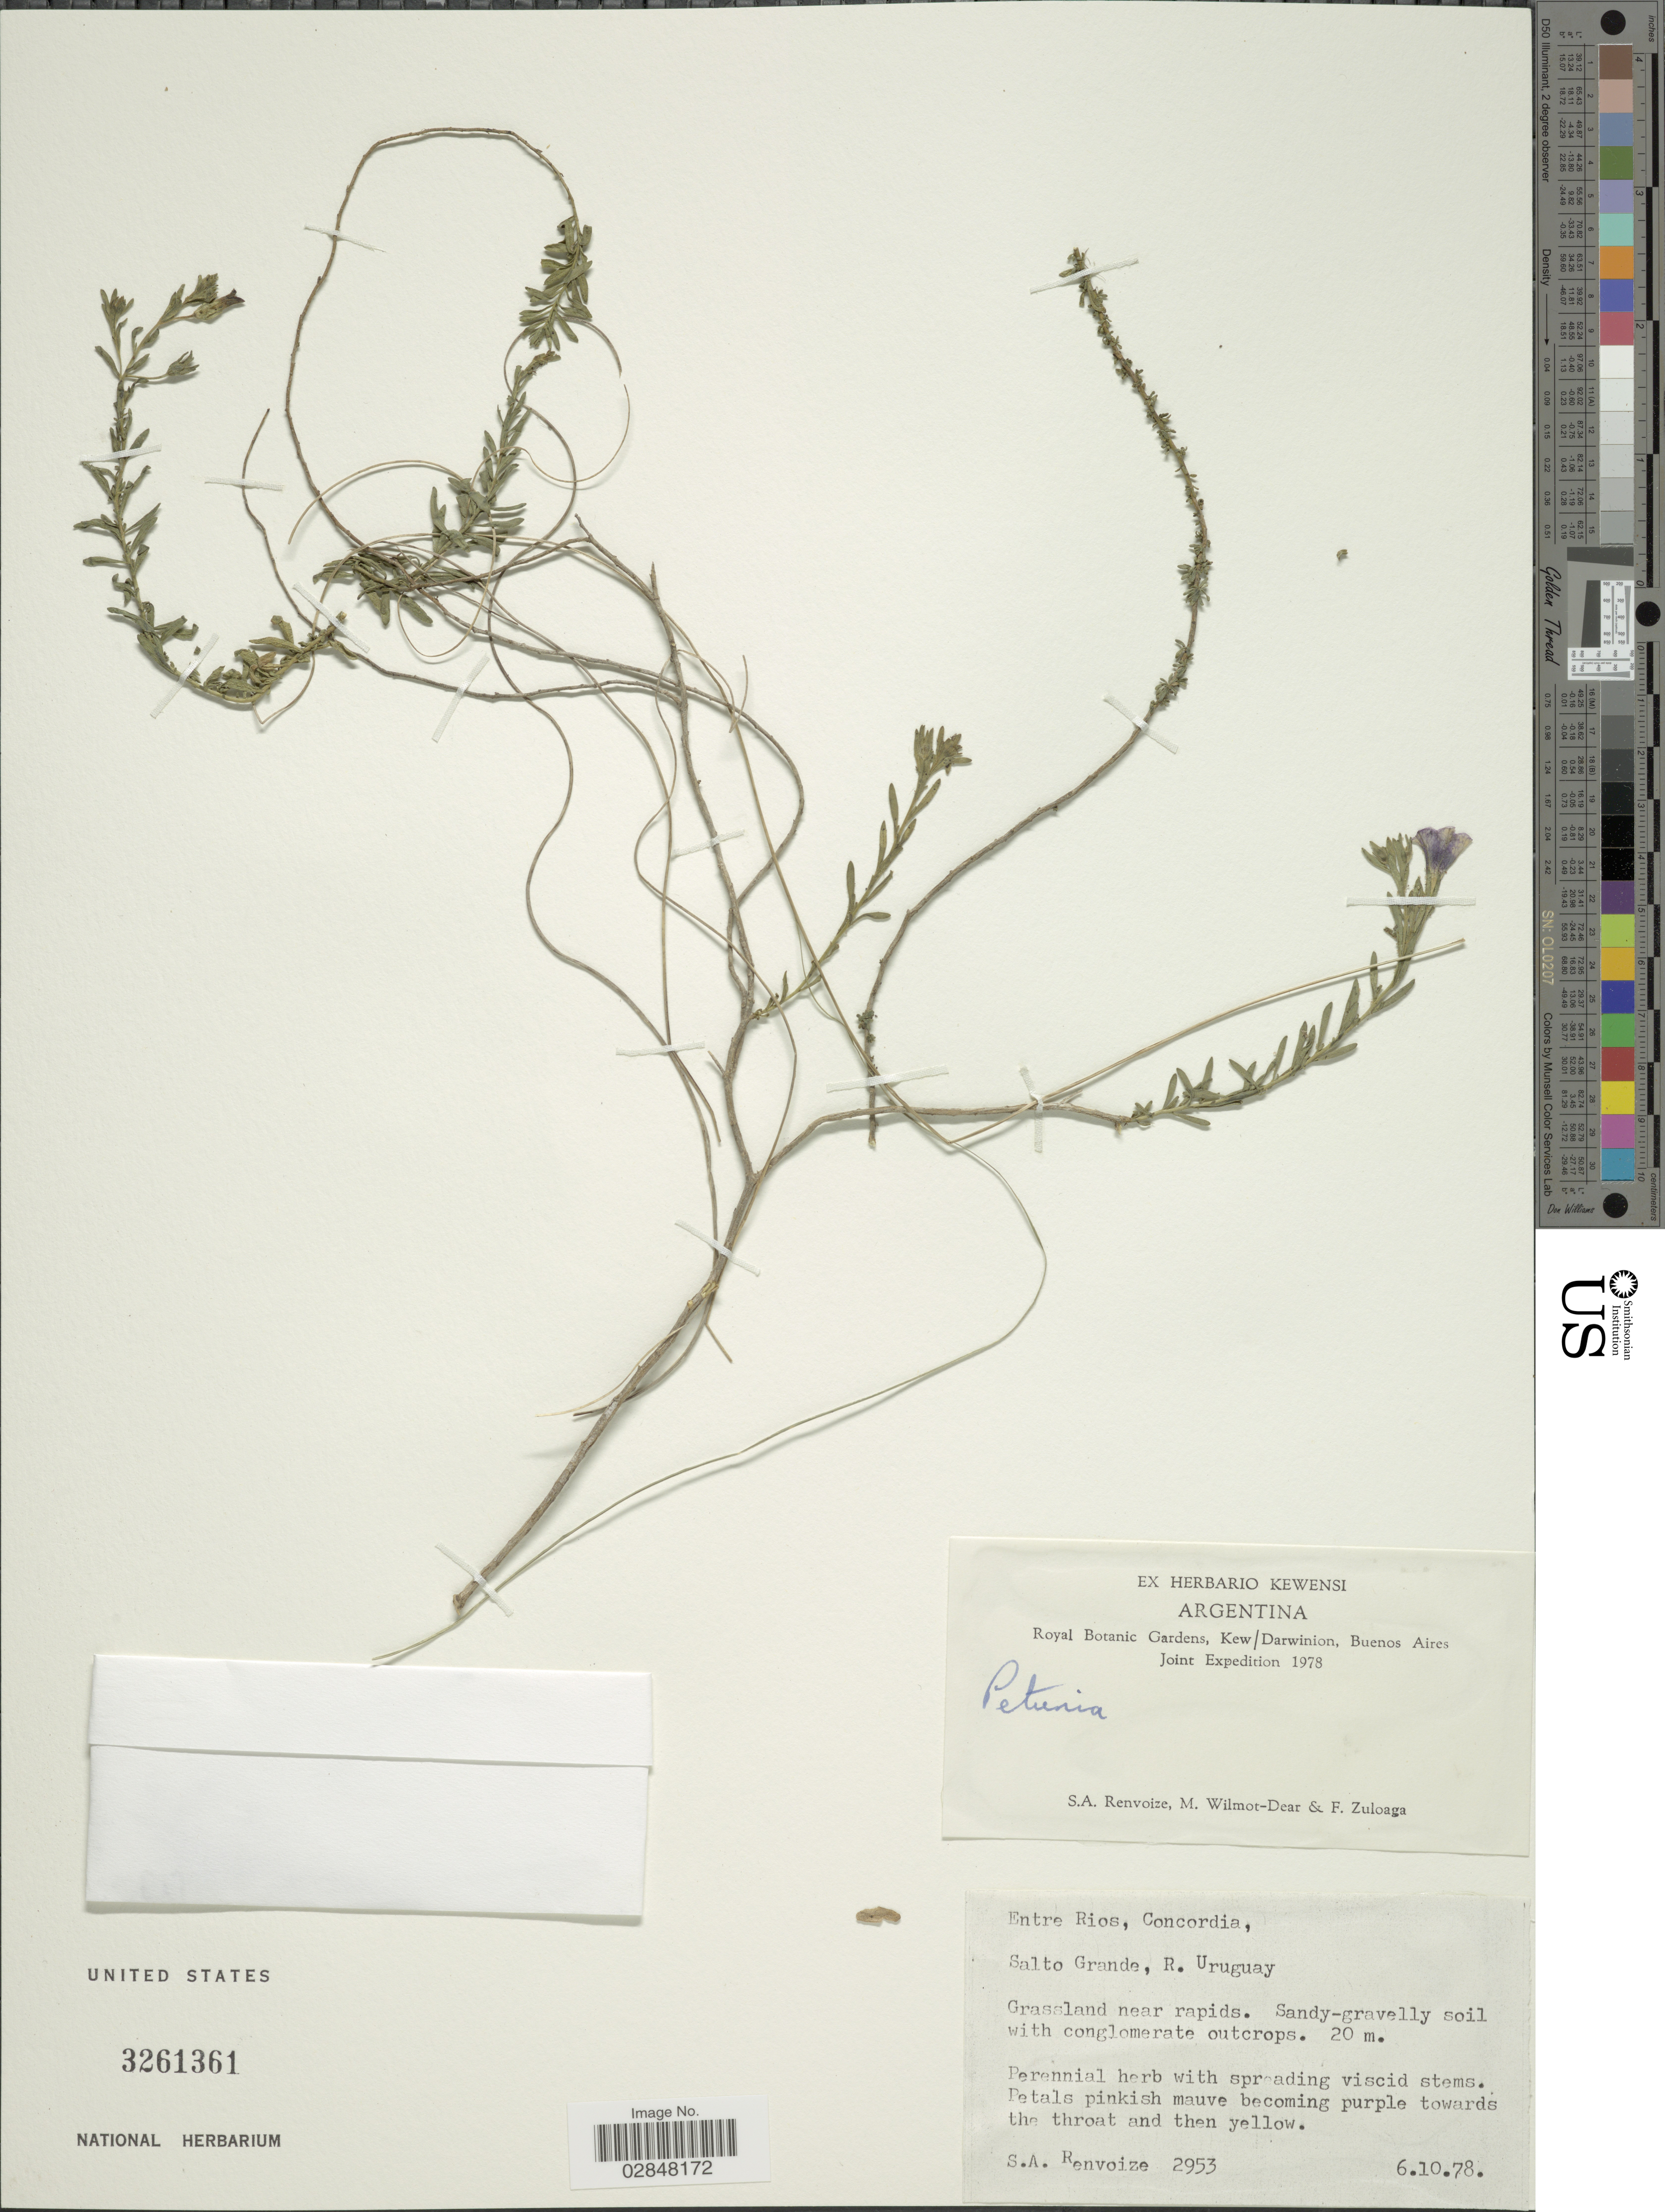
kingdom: Plantae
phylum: Tracheophyta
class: Magnoliopsida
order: Solanales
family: Solanaceae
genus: Petunia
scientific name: Petunia sp.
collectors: S. A. Renvoize, M. Wilmot-Dear & F. Zuloaga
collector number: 2953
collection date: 1978-10-06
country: Argentina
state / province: Entre Rios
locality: Concordia, Salto Grande, R. Uruguay.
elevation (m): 20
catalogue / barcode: US 3261361